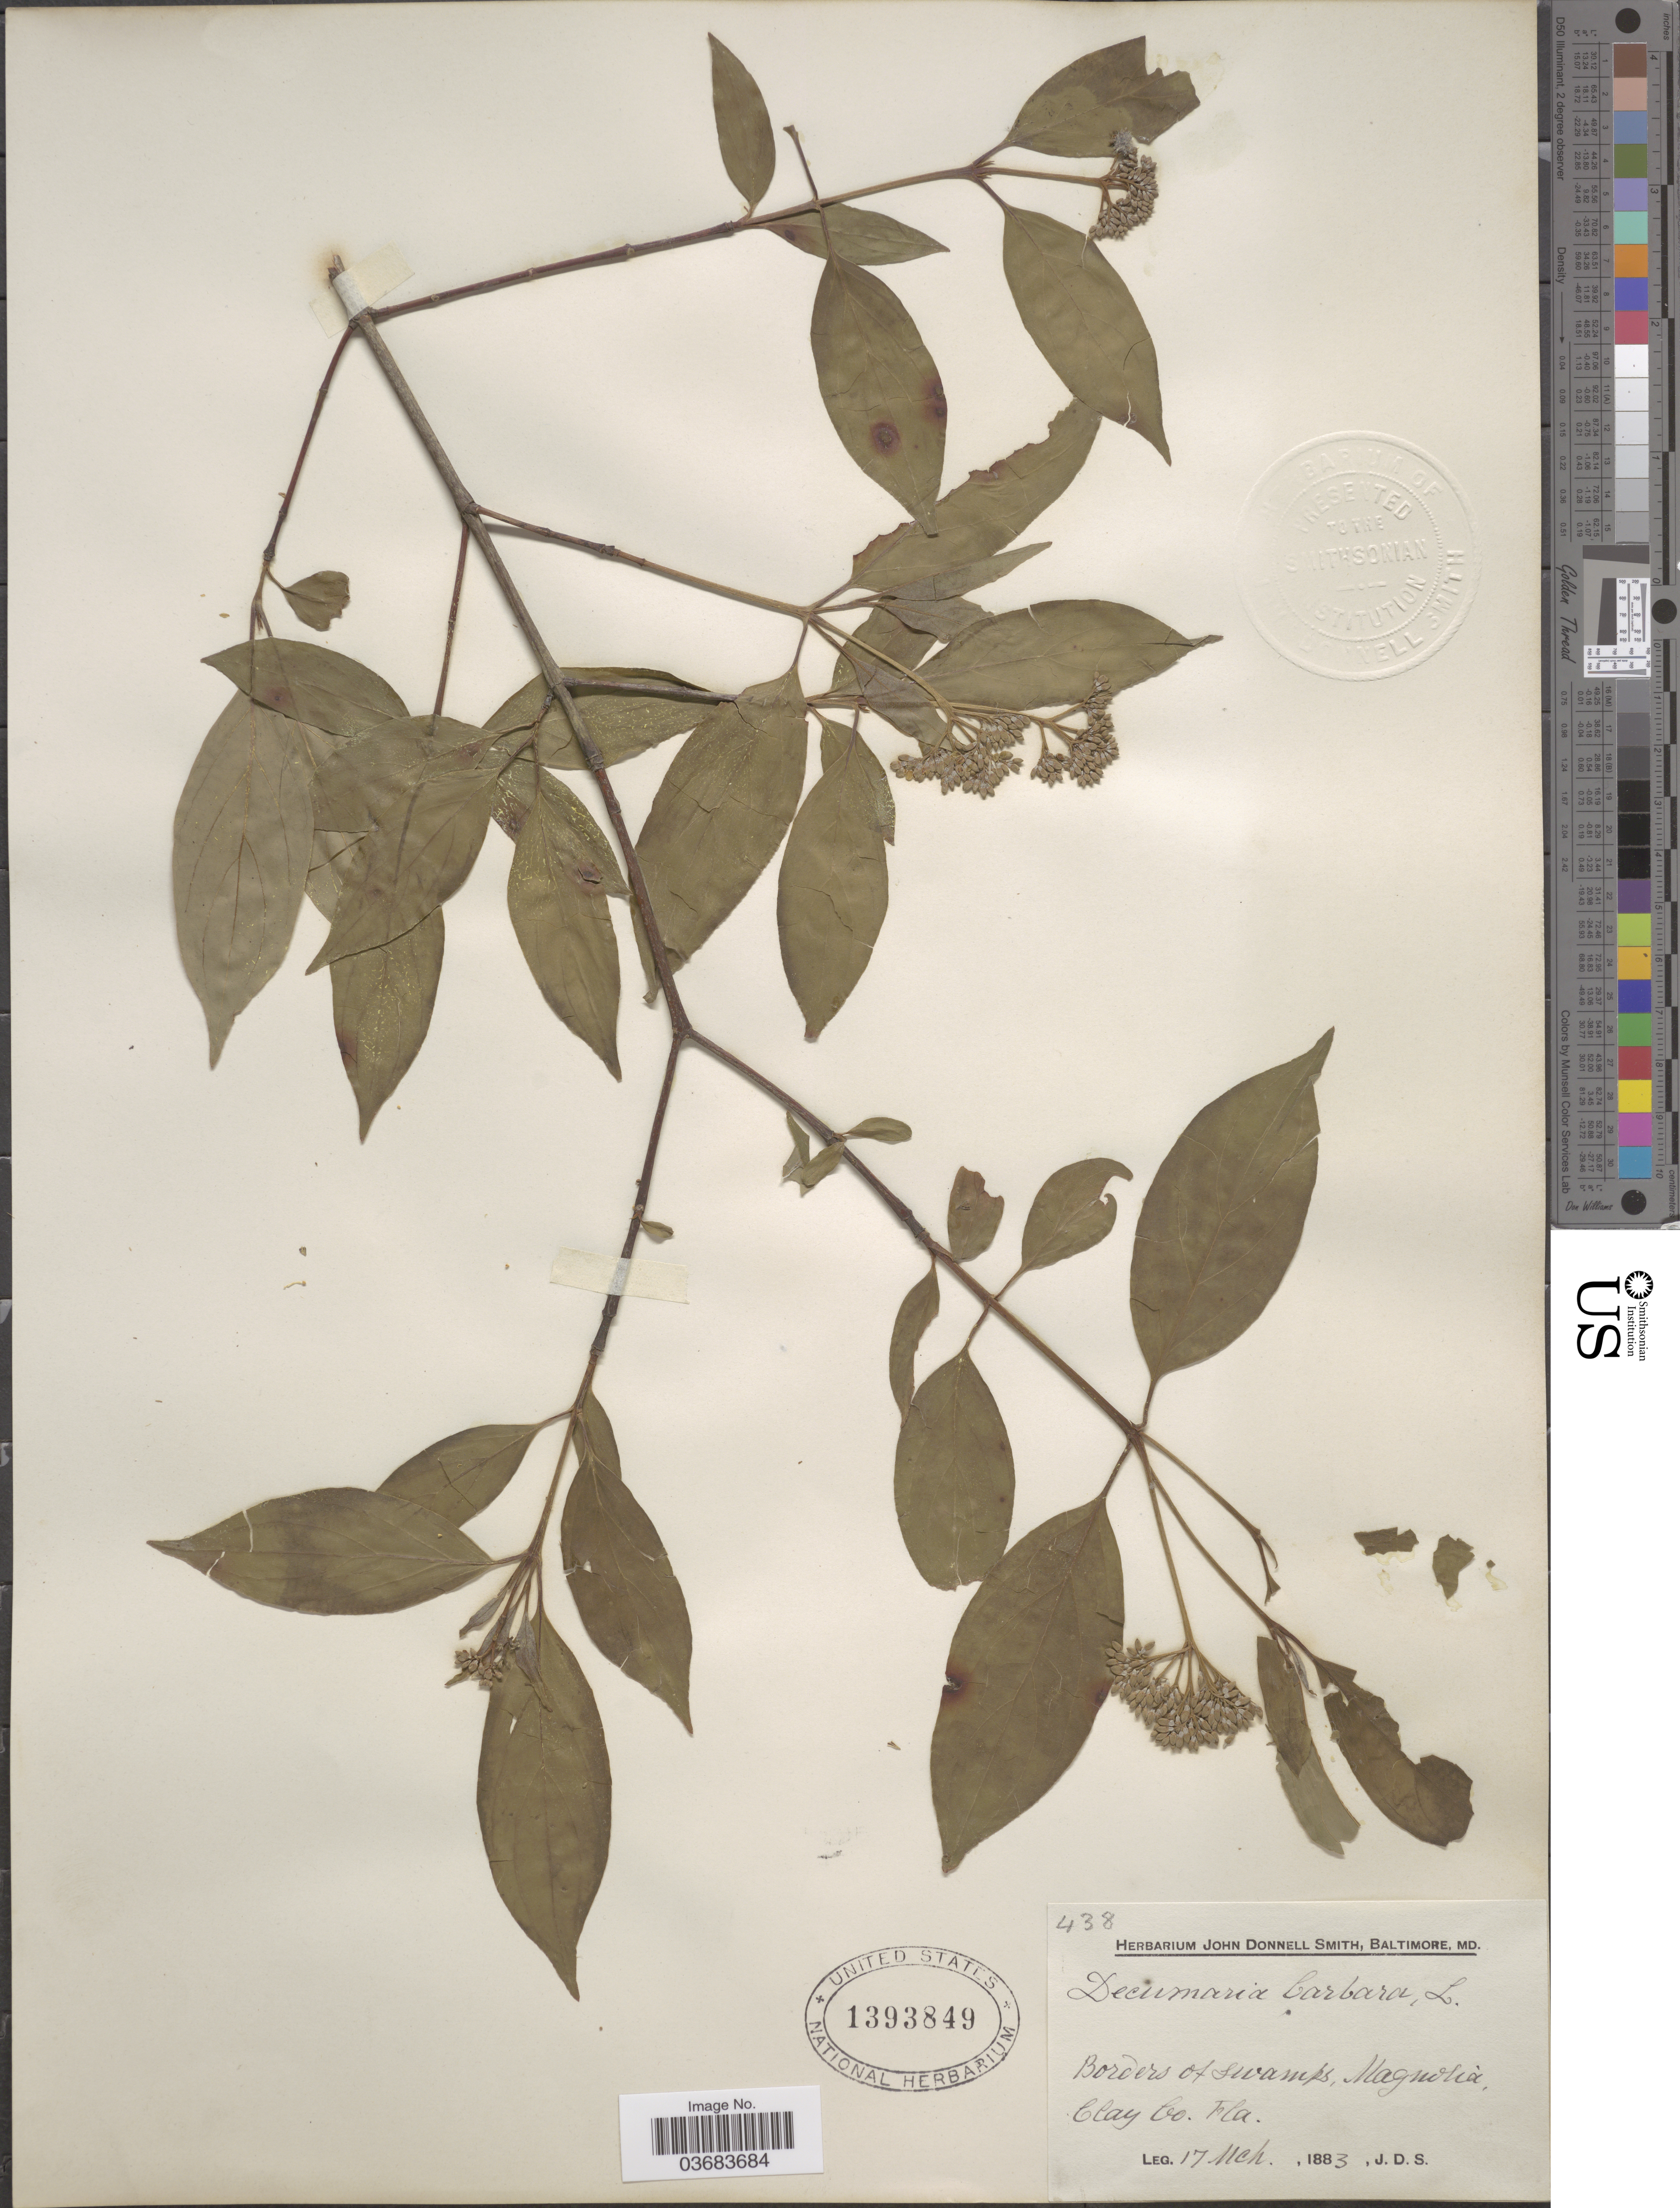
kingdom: Plantae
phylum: Tracheophyta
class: Magnoliopsida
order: Cornales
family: Cornaceae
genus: Cornus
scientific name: Cornus asperifolia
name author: Michx.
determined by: Strong, Mark T., (BOT), Smithsonian Institution - National Museum of Natural History (UNITED STATES)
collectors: J. Donnell Smith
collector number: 438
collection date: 1883-03-17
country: United States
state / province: Florida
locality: Borders of swamps, Magnolia, Clay Co.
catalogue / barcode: US 1393849